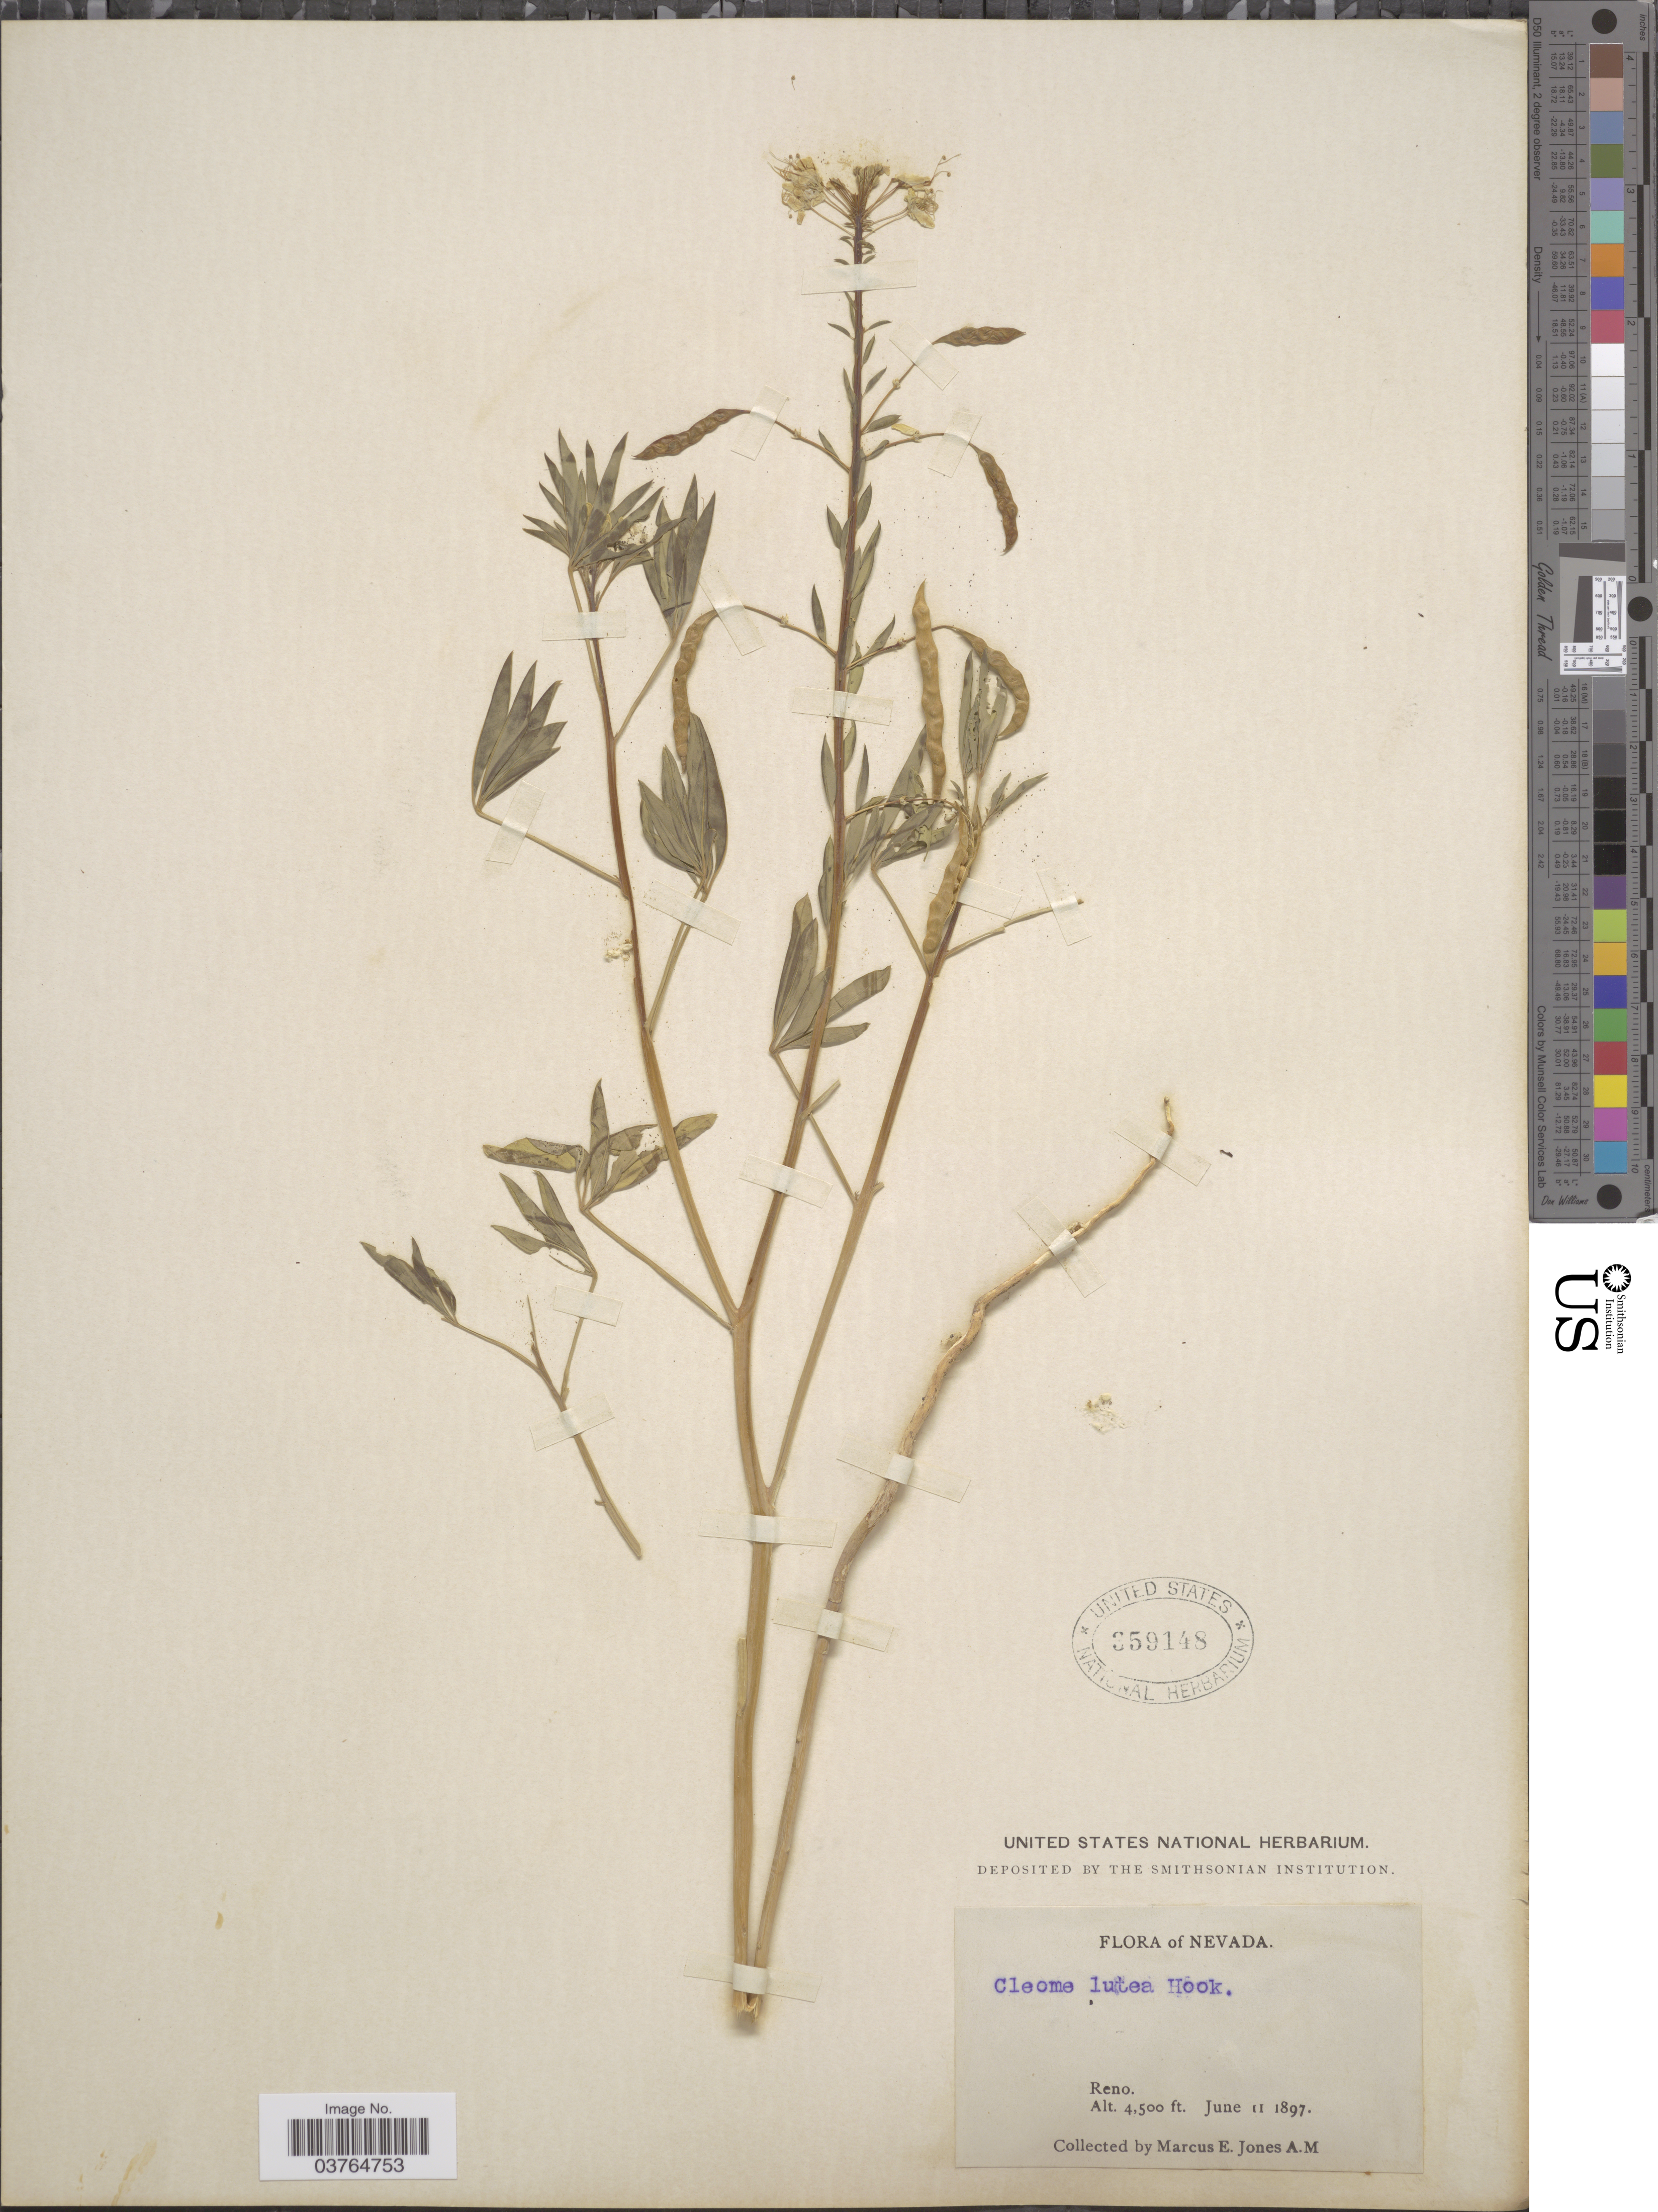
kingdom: Plantae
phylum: Tracheophyta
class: Magnoliopsida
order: Brassicales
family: Cleomaceae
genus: Cleomella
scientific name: Cleomella lutea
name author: (Hook.) Roalson & J.C. Hall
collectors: M. E. Jones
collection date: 1897-06-11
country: United States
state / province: Nevada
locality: Reno.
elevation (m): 1372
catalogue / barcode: US 359148